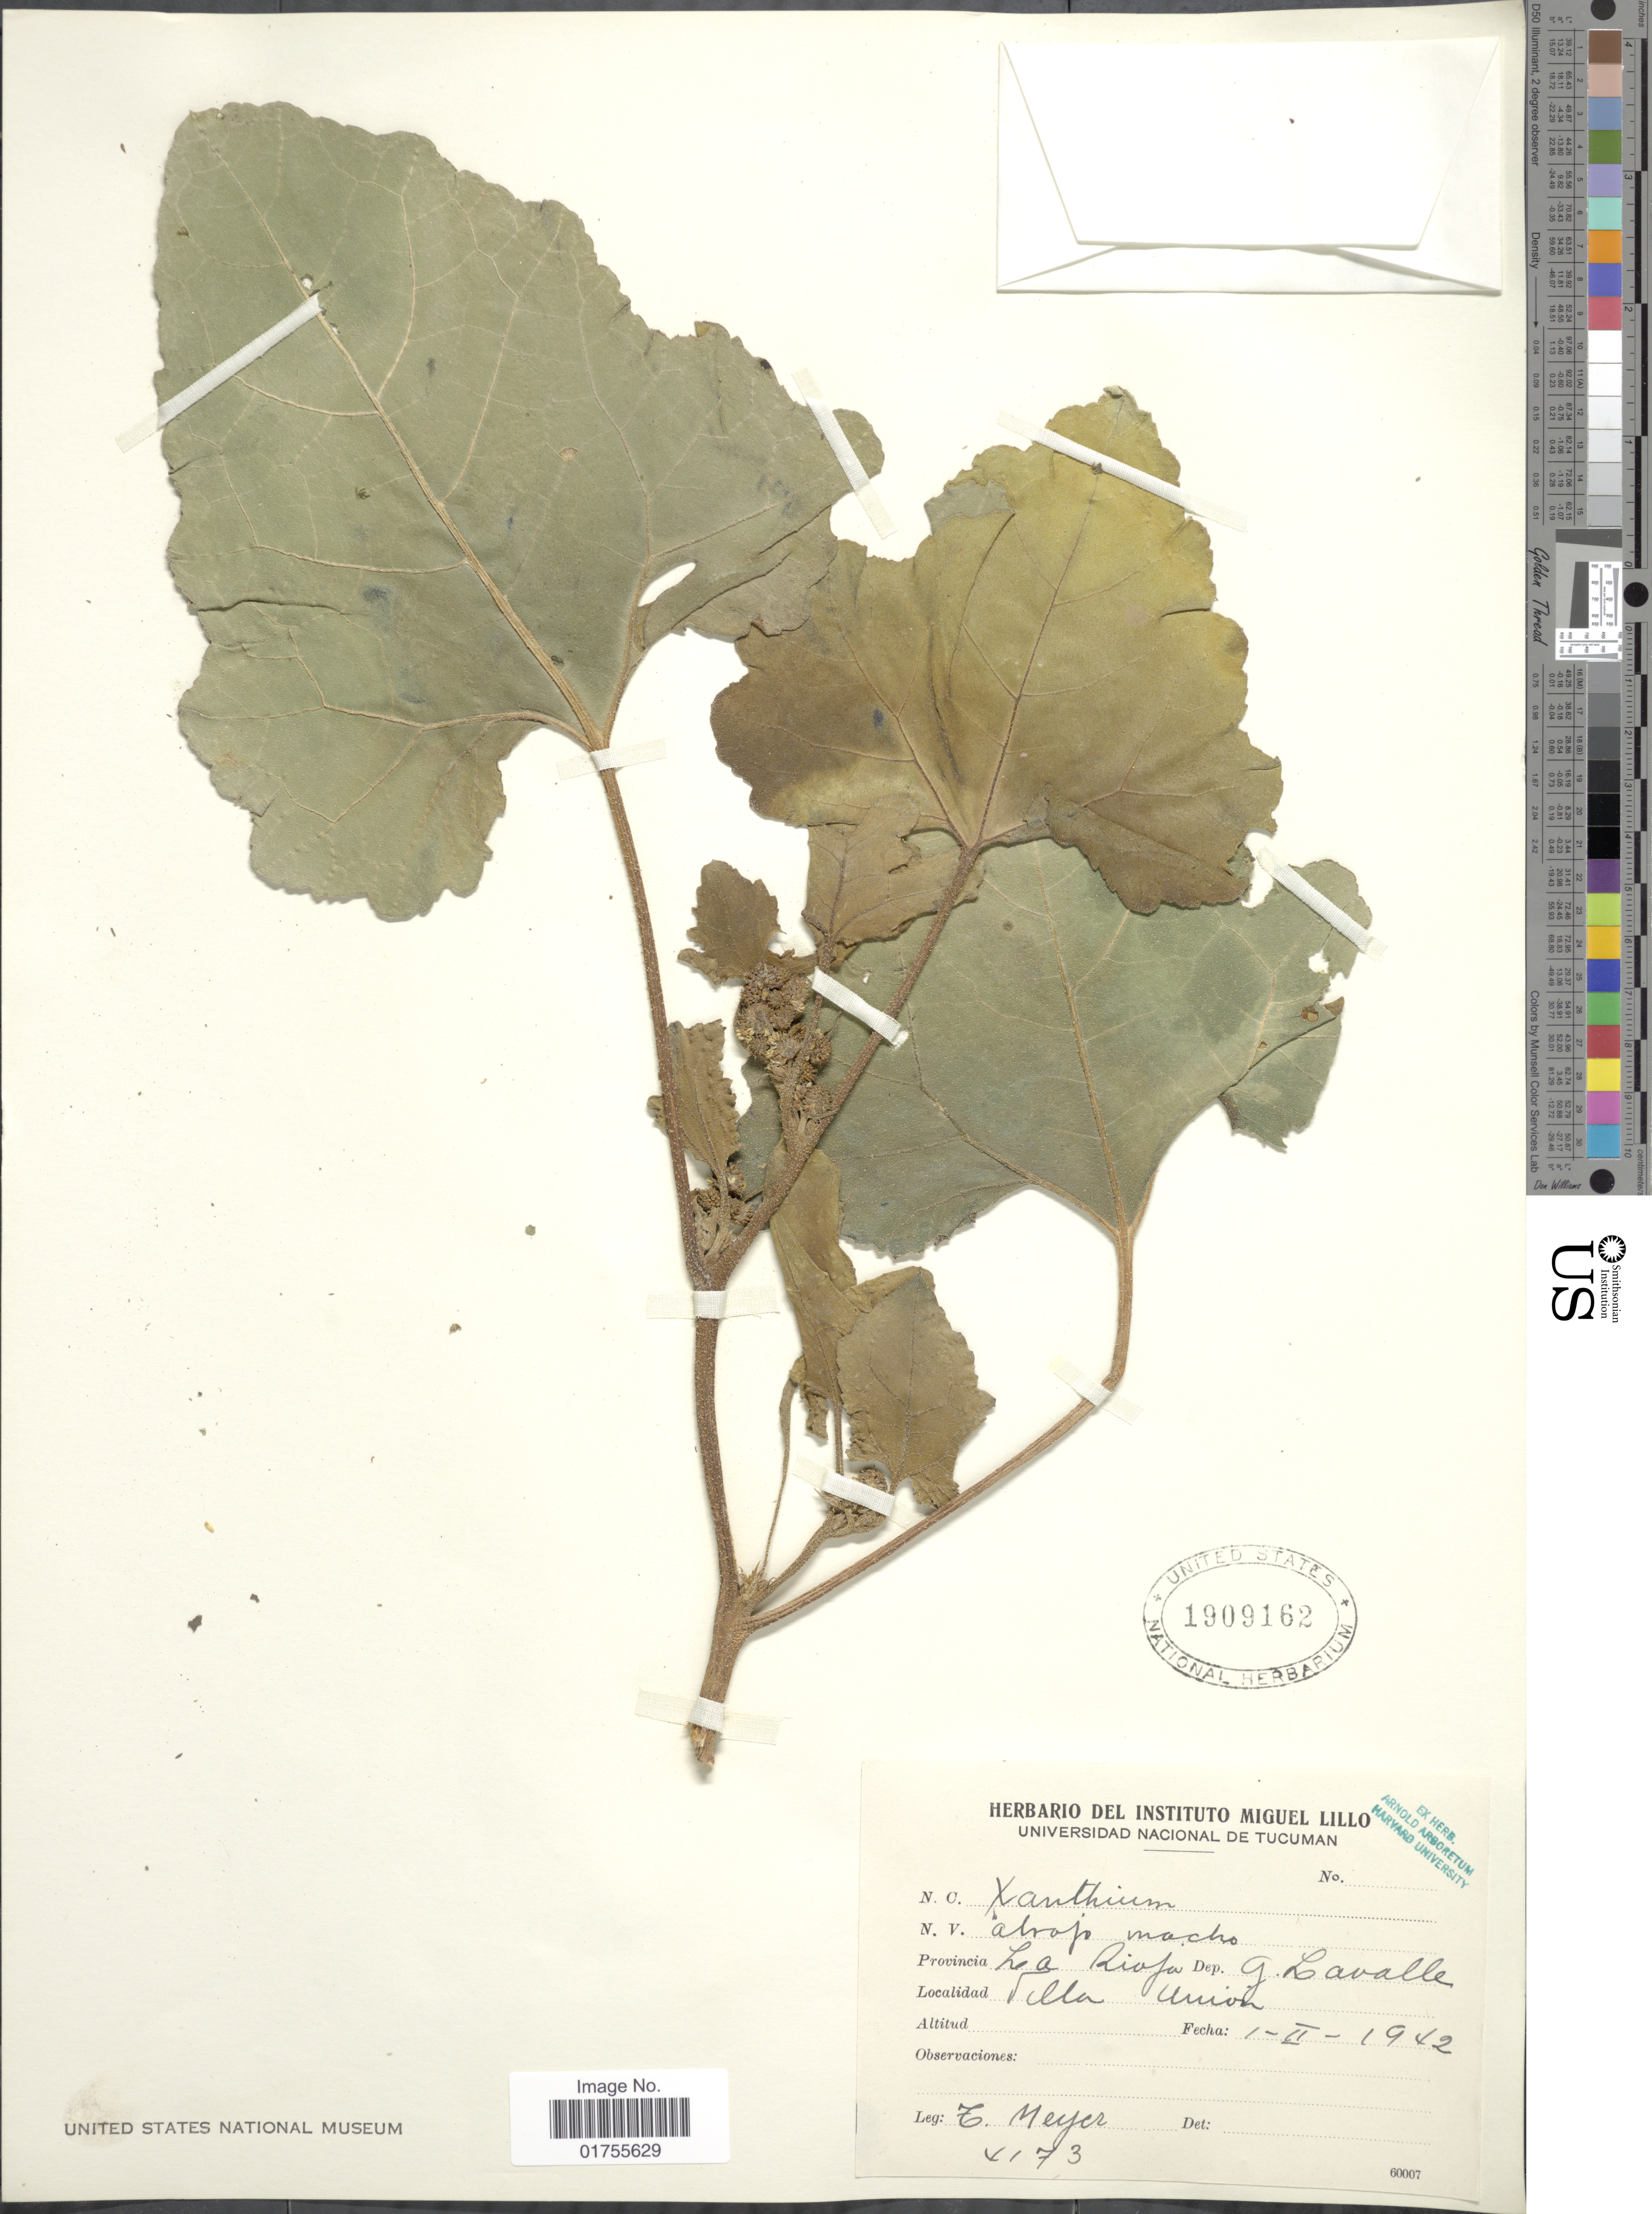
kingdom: Plantae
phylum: Tracheophyta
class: Magnoliopsida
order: Asterales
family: Asteraceae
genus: Xanthium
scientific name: Xanthium sp.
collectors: T. Meyer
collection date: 1942-02-01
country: Argentina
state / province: La Rioja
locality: Dep. g. Lavalle, Villa Union.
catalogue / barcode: US 1909162